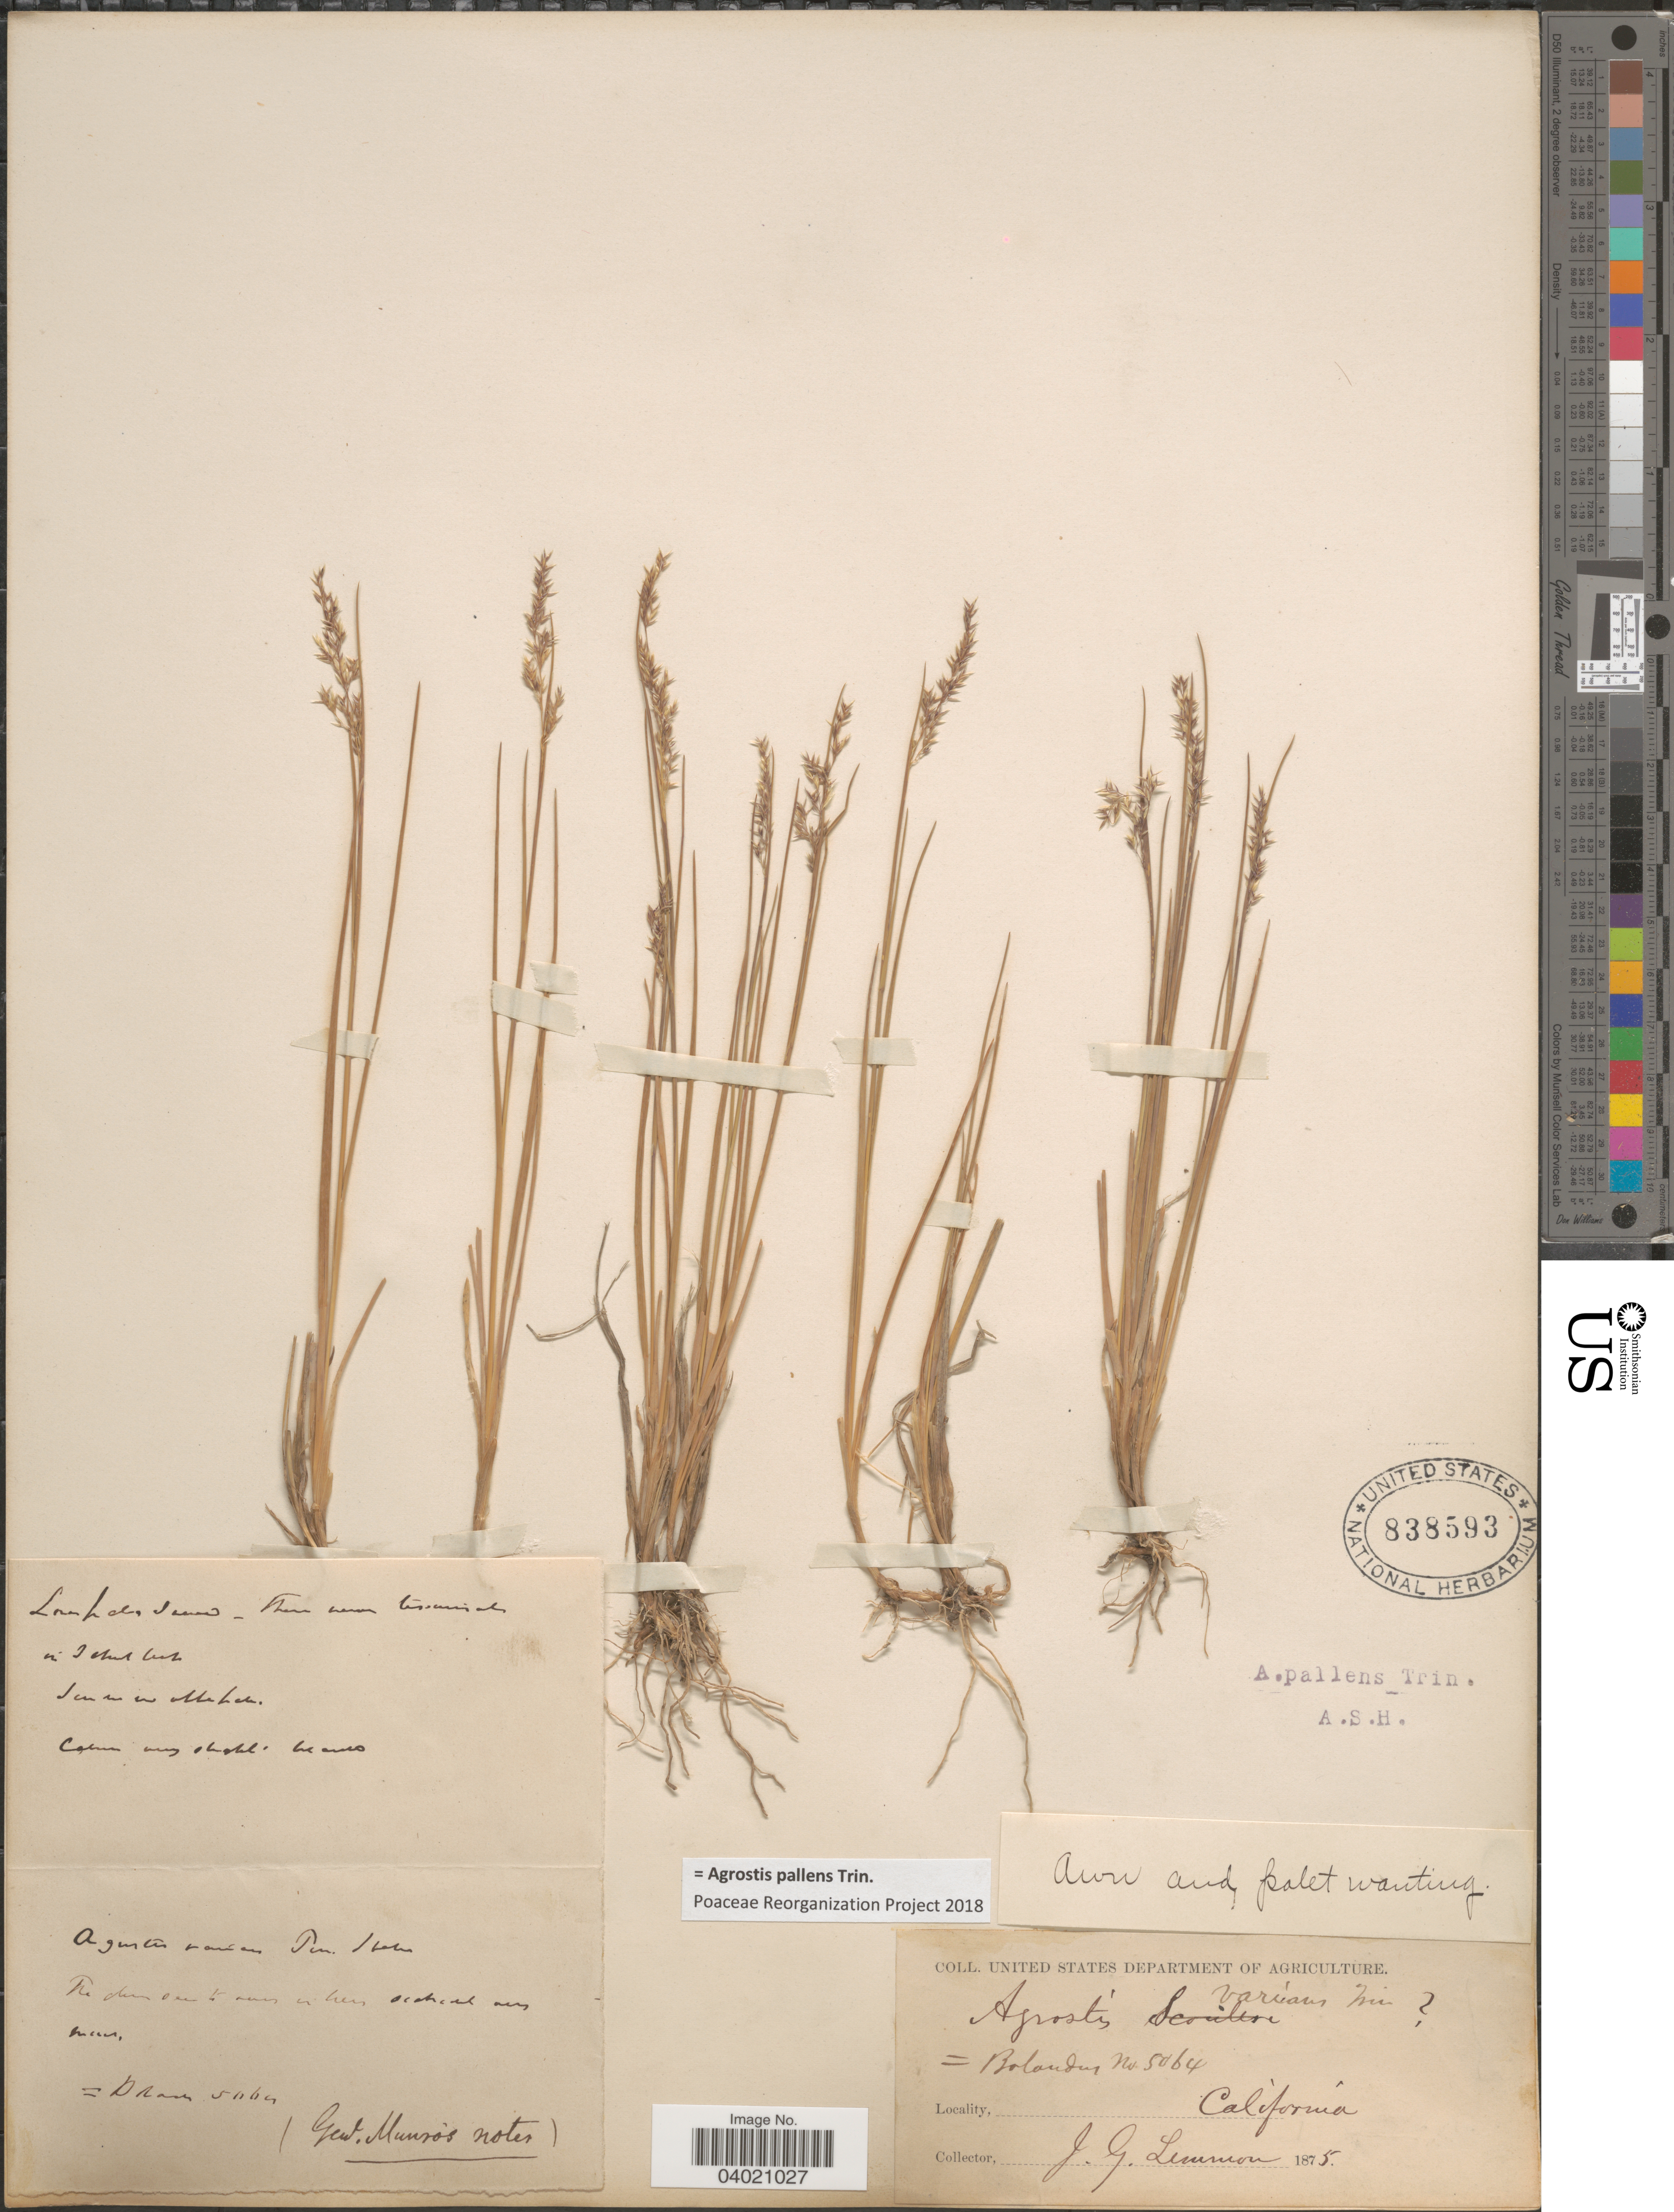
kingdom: Plantae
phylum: Tracheophyta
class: Liliopsida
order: Poales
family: Poaceae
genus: Agrostis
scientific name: Agrostis pallens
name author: Trin.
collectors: J. Lemmon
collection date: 1875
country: United States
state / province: California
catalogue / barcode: US 838593